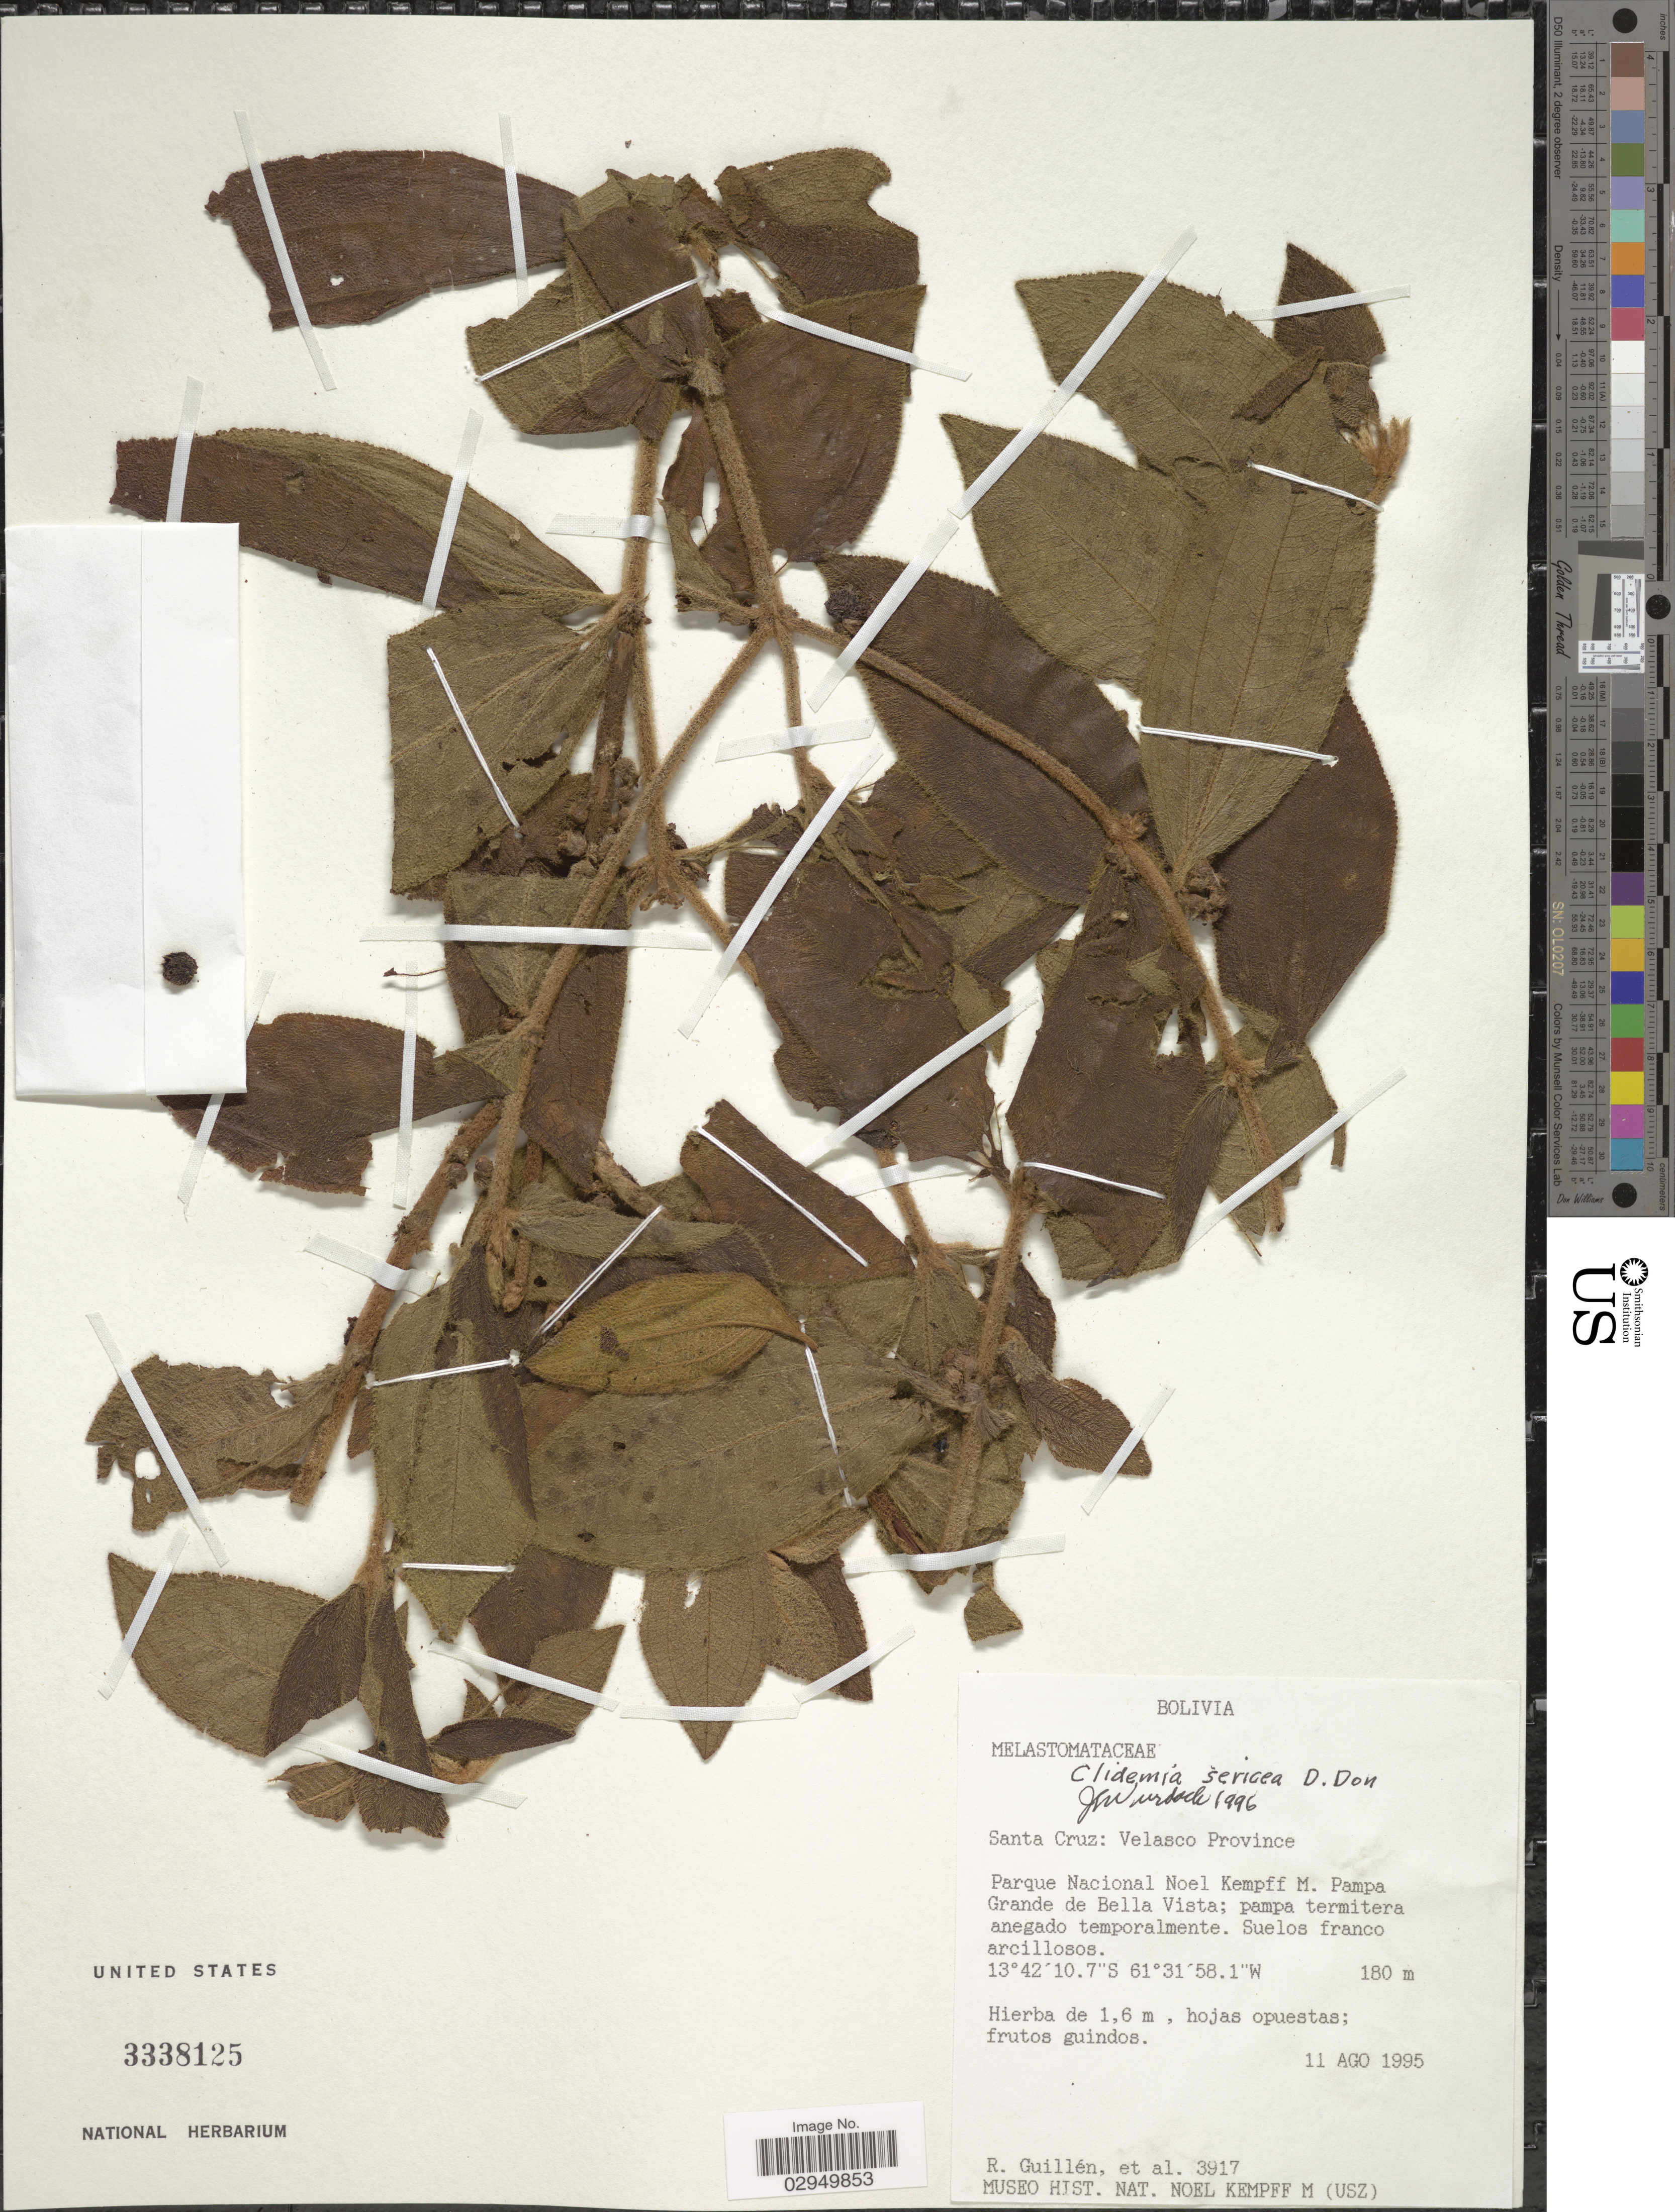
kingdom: Plantae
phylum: Tracheophyta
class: Magnoliopsida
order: Myrtales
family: Melastomataceae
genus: Clidemia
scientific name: Clidemia sericea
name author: D. Don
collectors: R. Guillen & et al.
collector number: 3917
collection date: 1995-08-11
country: Bolivia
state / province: Santa Cruz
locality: Velasco Province. Parque Nacional Noel Kempff M. Pampa Grande de Bella Vista.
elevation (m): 180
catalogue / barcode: US 3338125